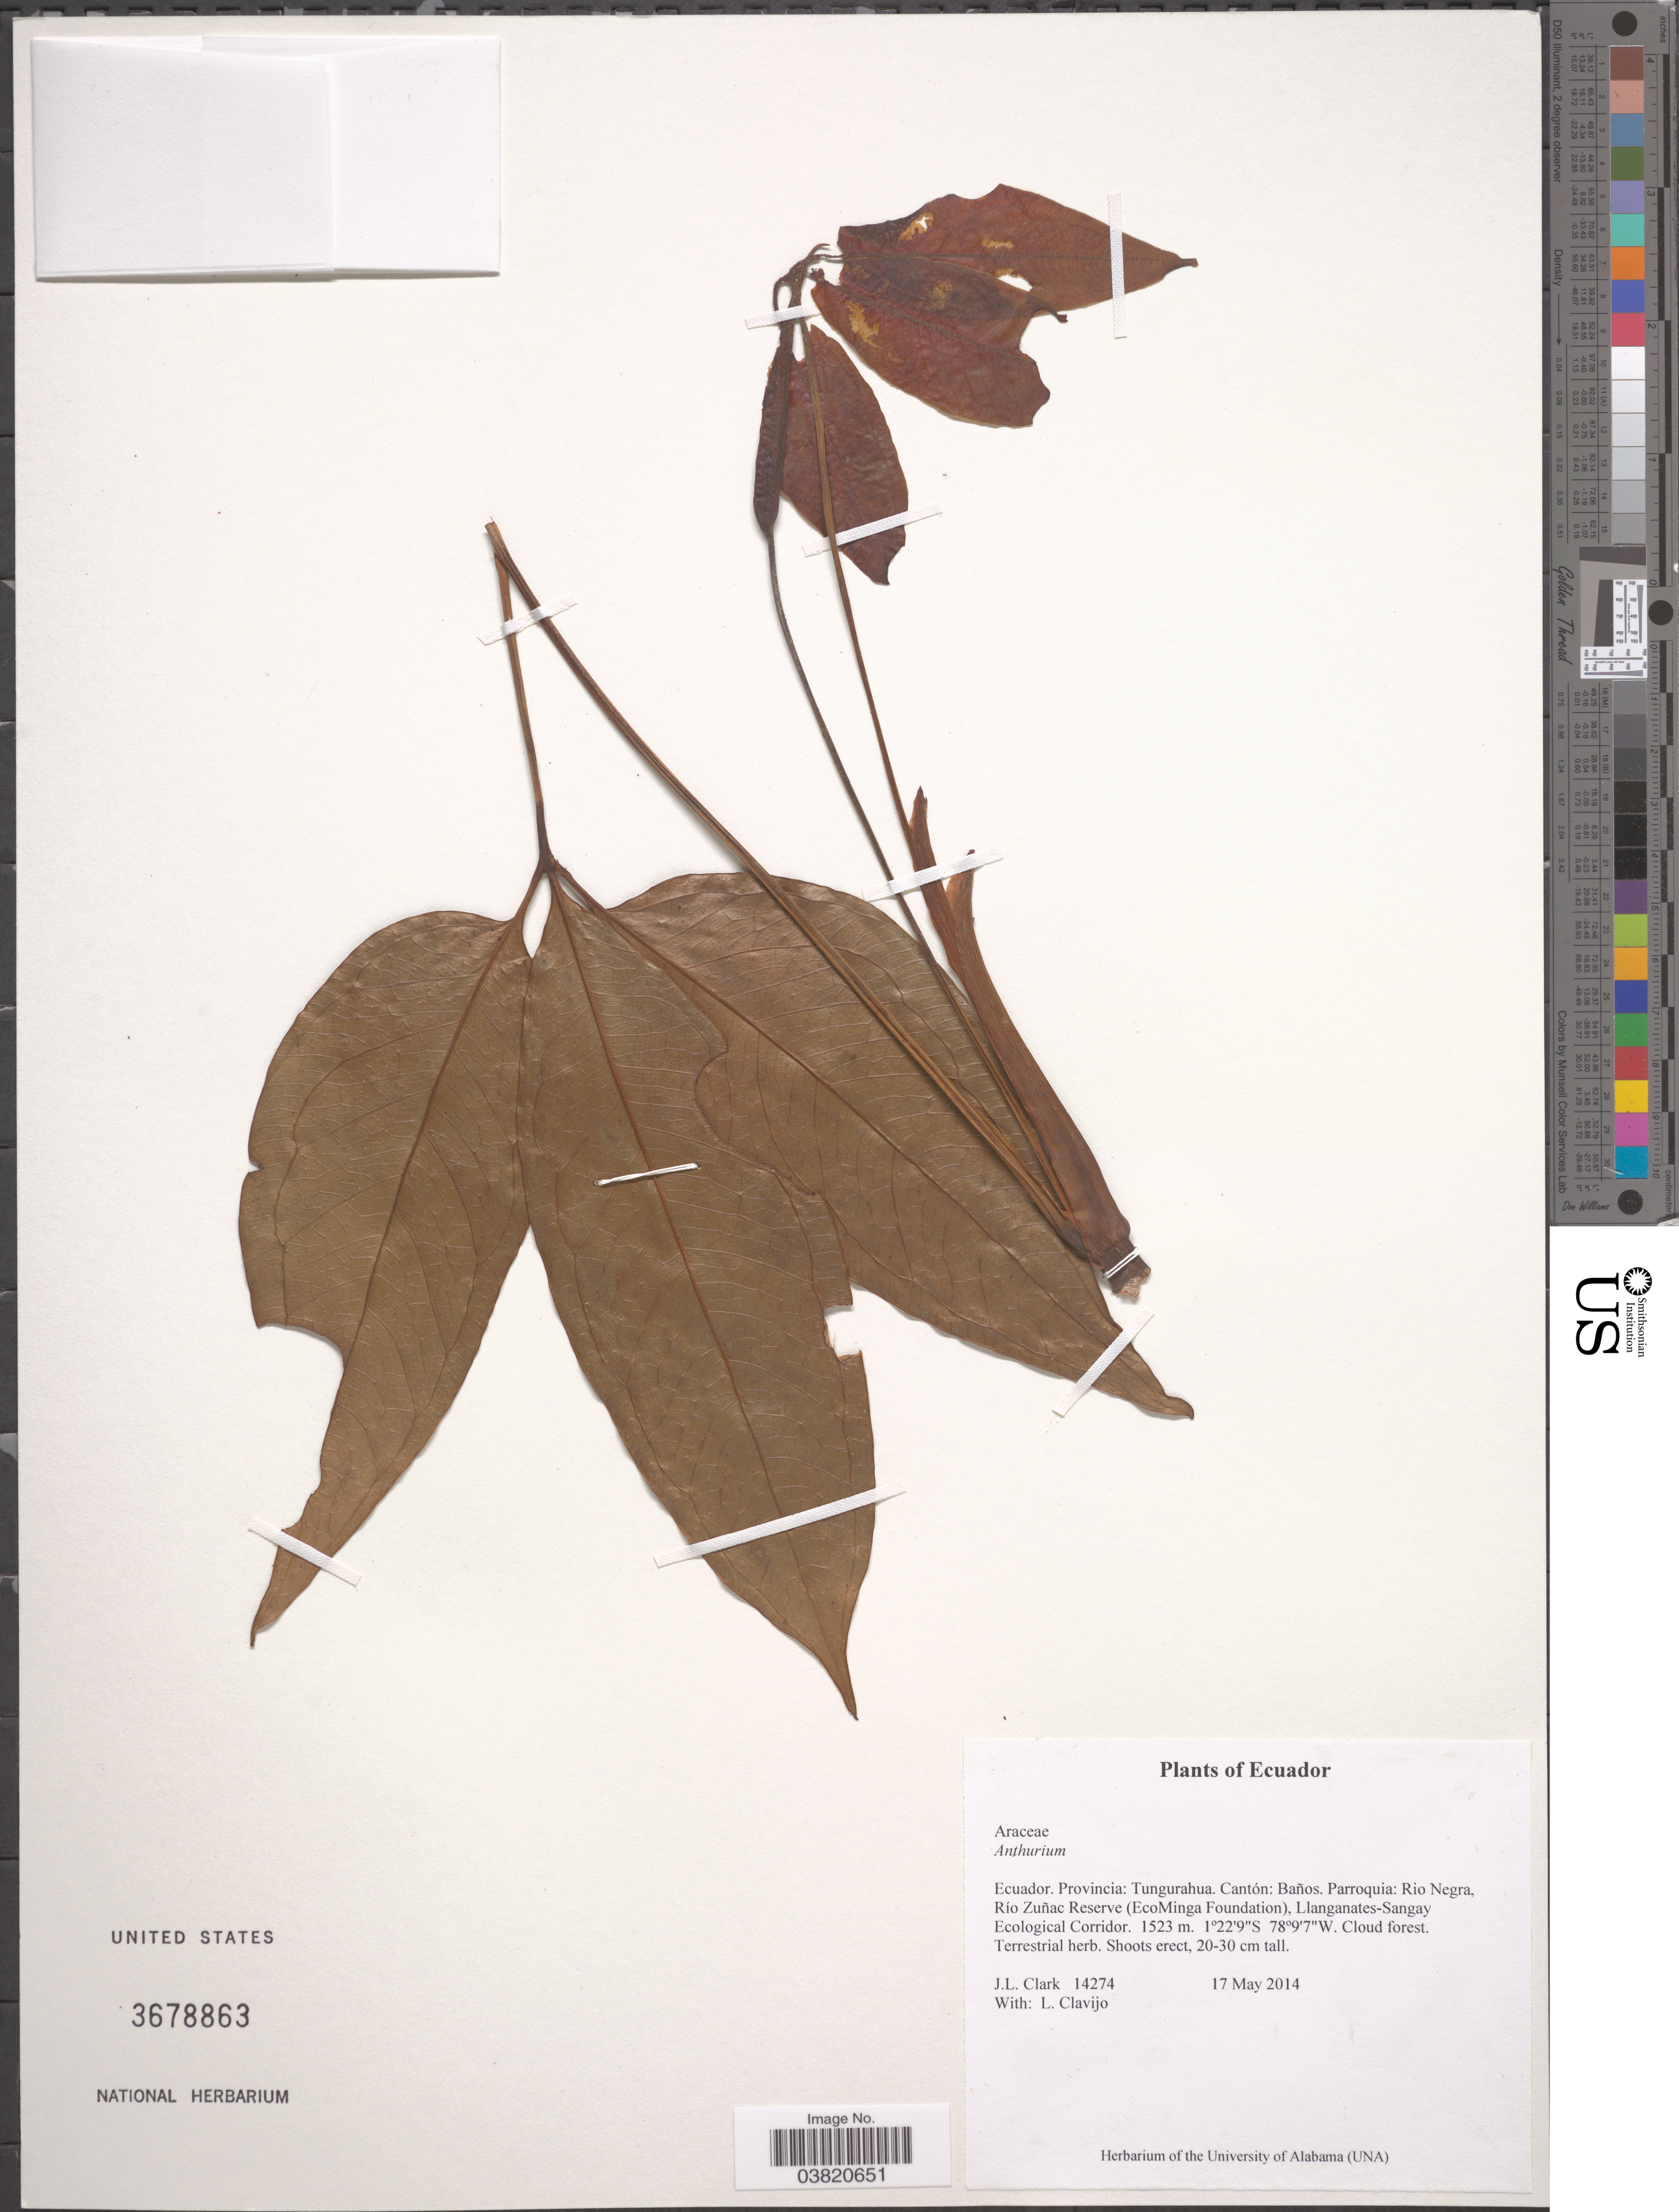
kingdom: Plantae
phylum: Tracheophyta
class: Liliopsida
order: Alismatales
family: Araceae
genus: Anthurium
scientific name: Anthurium sp.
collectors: J. L. Clark & L. Clavijo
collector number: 14274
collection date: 2014-05-17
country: Ecuador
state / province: Tungurahua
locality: Cantón: Baños. Parroquia: Rio Negra, Río Zuñac Reserve (EcoMinga Foundation), Llanganates-Sangay Ecological Corridor.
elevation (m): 1523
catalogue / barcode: US 3678863